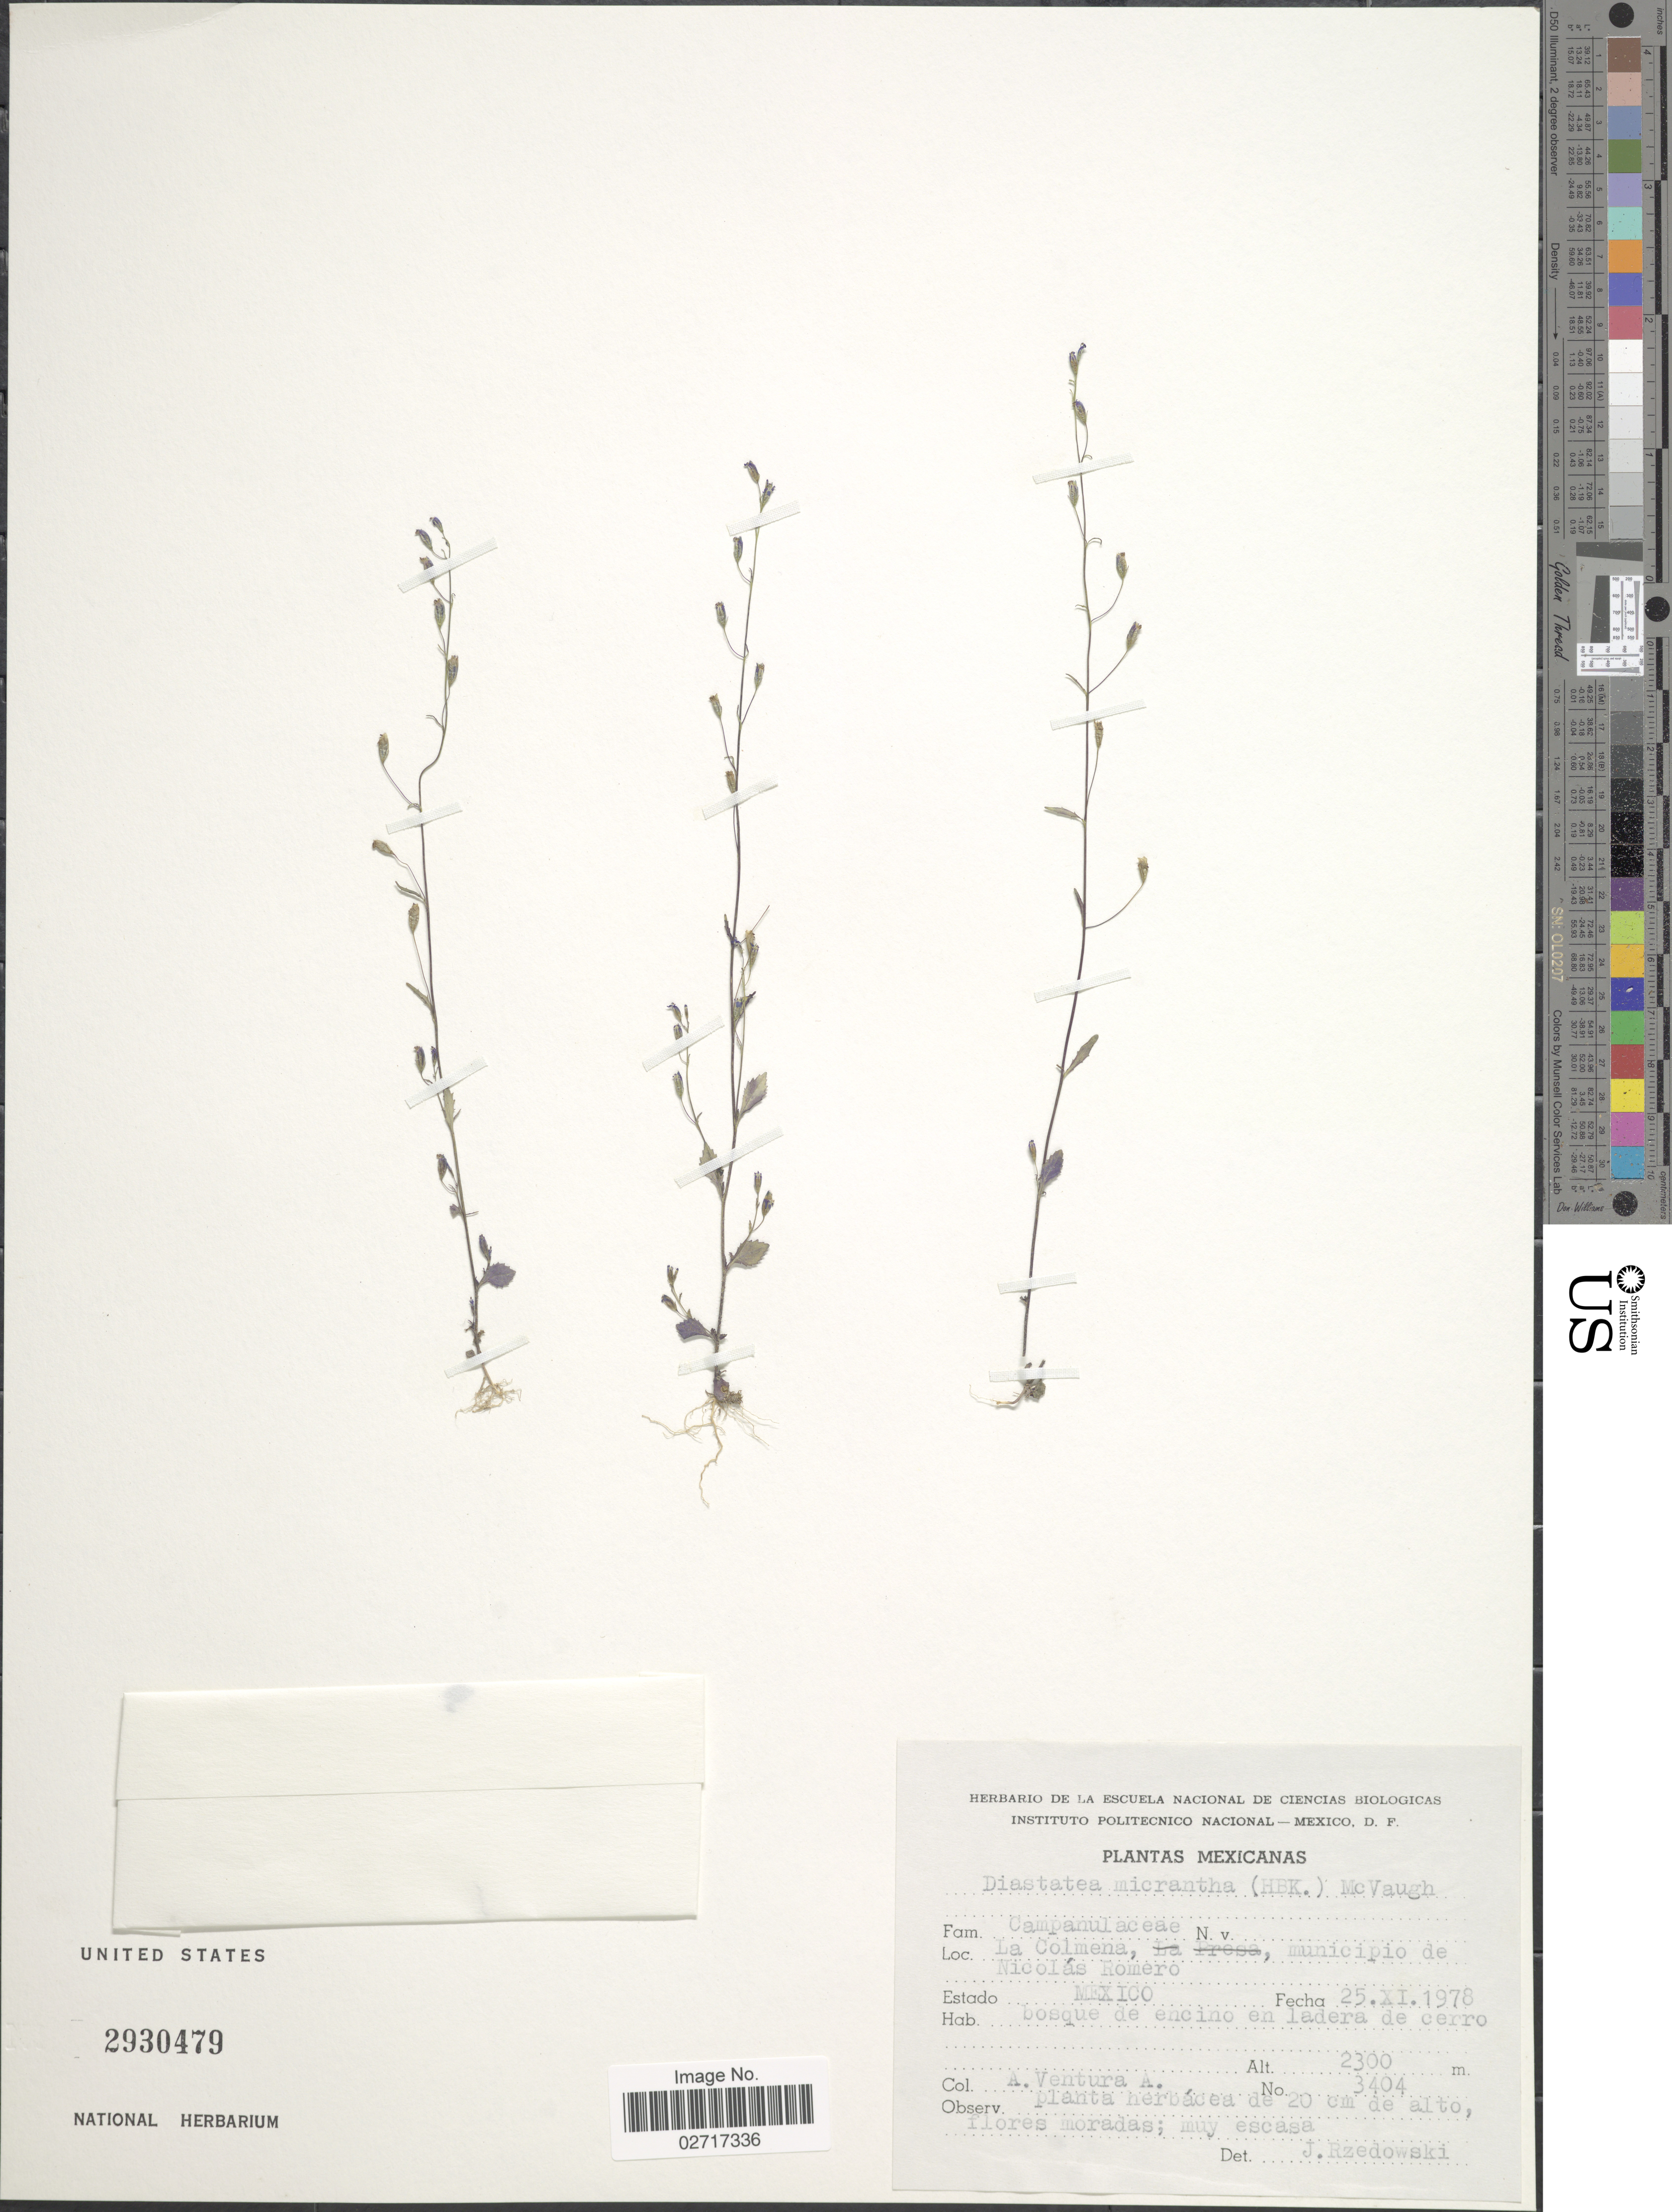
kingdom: Plantae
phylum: Tracheophyta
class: Magnoliopsida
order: Asterales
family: Campanulaceae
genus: Diastatea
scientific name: Diastatea micrantha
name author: (Kunth) McVaugh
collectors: A. Ventura A.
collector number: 3404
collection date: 1978-11-25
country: Mexico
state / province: México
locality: La Colmena, municipio de Nicolás Romero.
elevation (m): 2300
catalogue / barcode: US 2930479